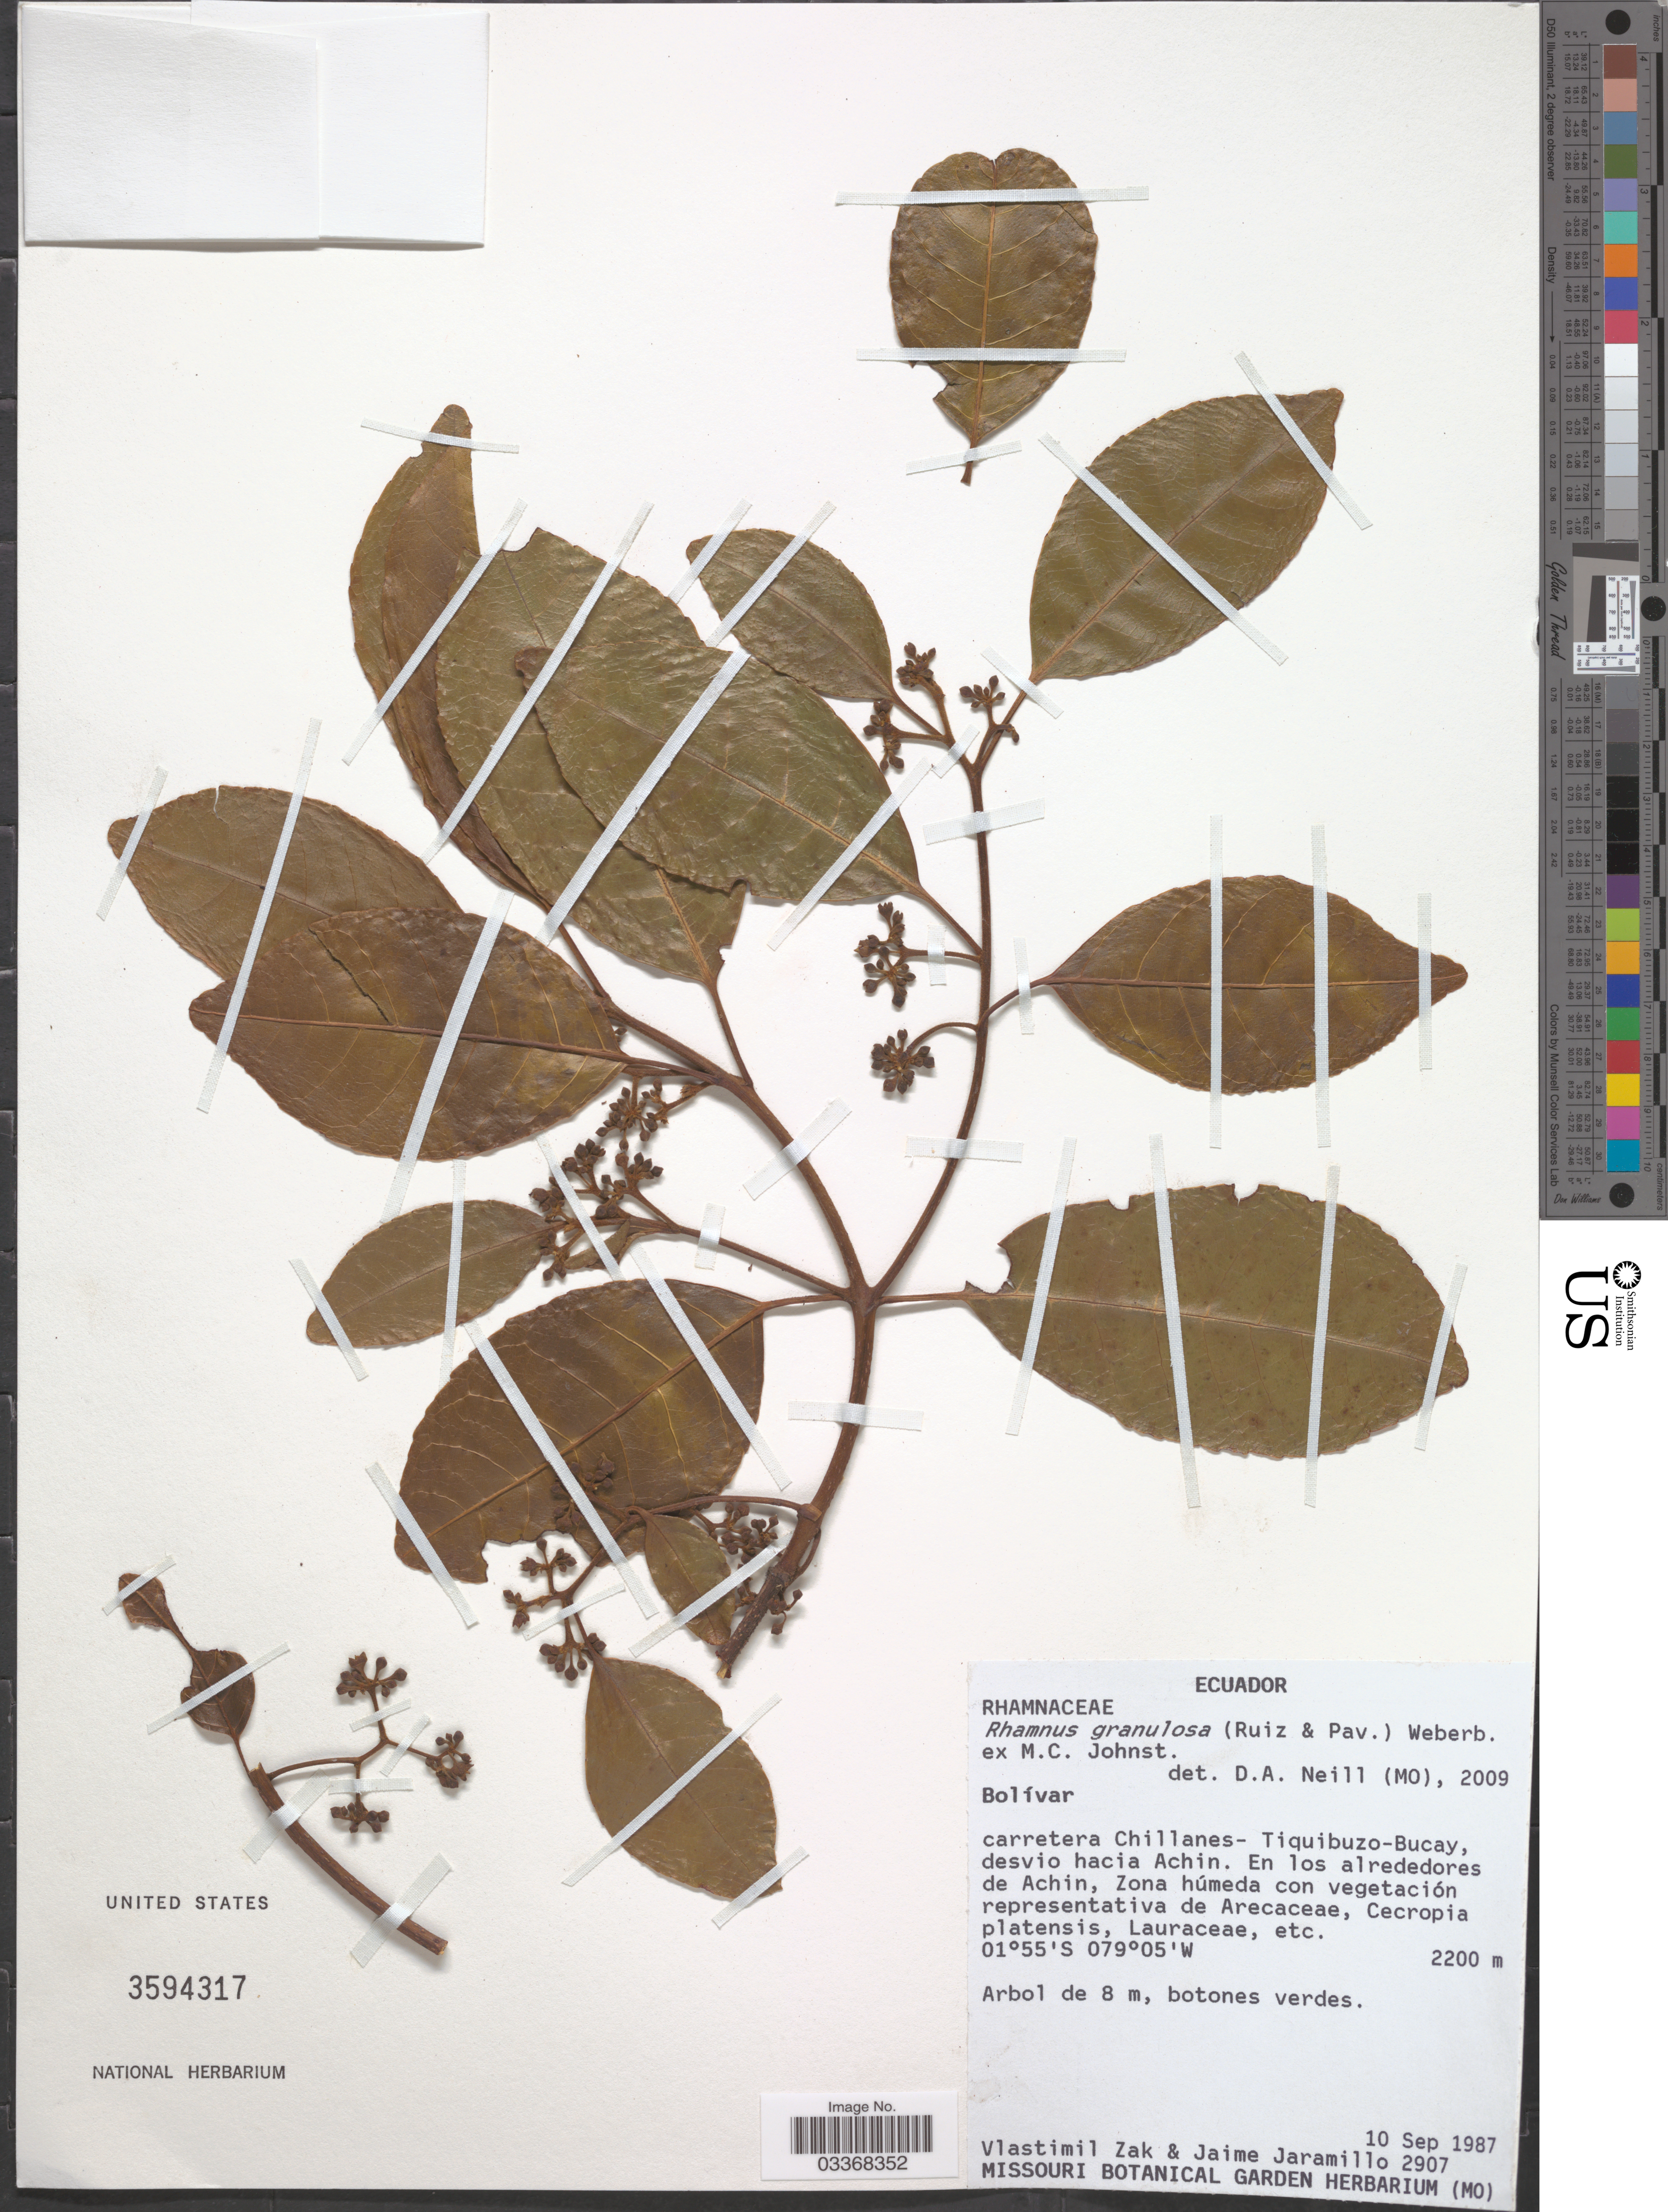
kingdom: Plantae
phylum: Tracheophyta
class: Magnoliopsida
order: Rosales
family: Rhamnaceae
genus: Frangula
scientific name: Frangula granulosa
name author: (Ruiz & Pav.) Grubov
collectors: V. Zak & J. Jaramillo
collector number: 2907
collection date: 1987-09-10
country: Ecuador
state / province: Bolívar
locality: Carretera Chillanes- Tiquibuzo-Bucay, desvio hacia Achin. En los alrededores de Achin, Zona húmeda.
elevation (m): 2200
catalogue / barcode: US 3594317